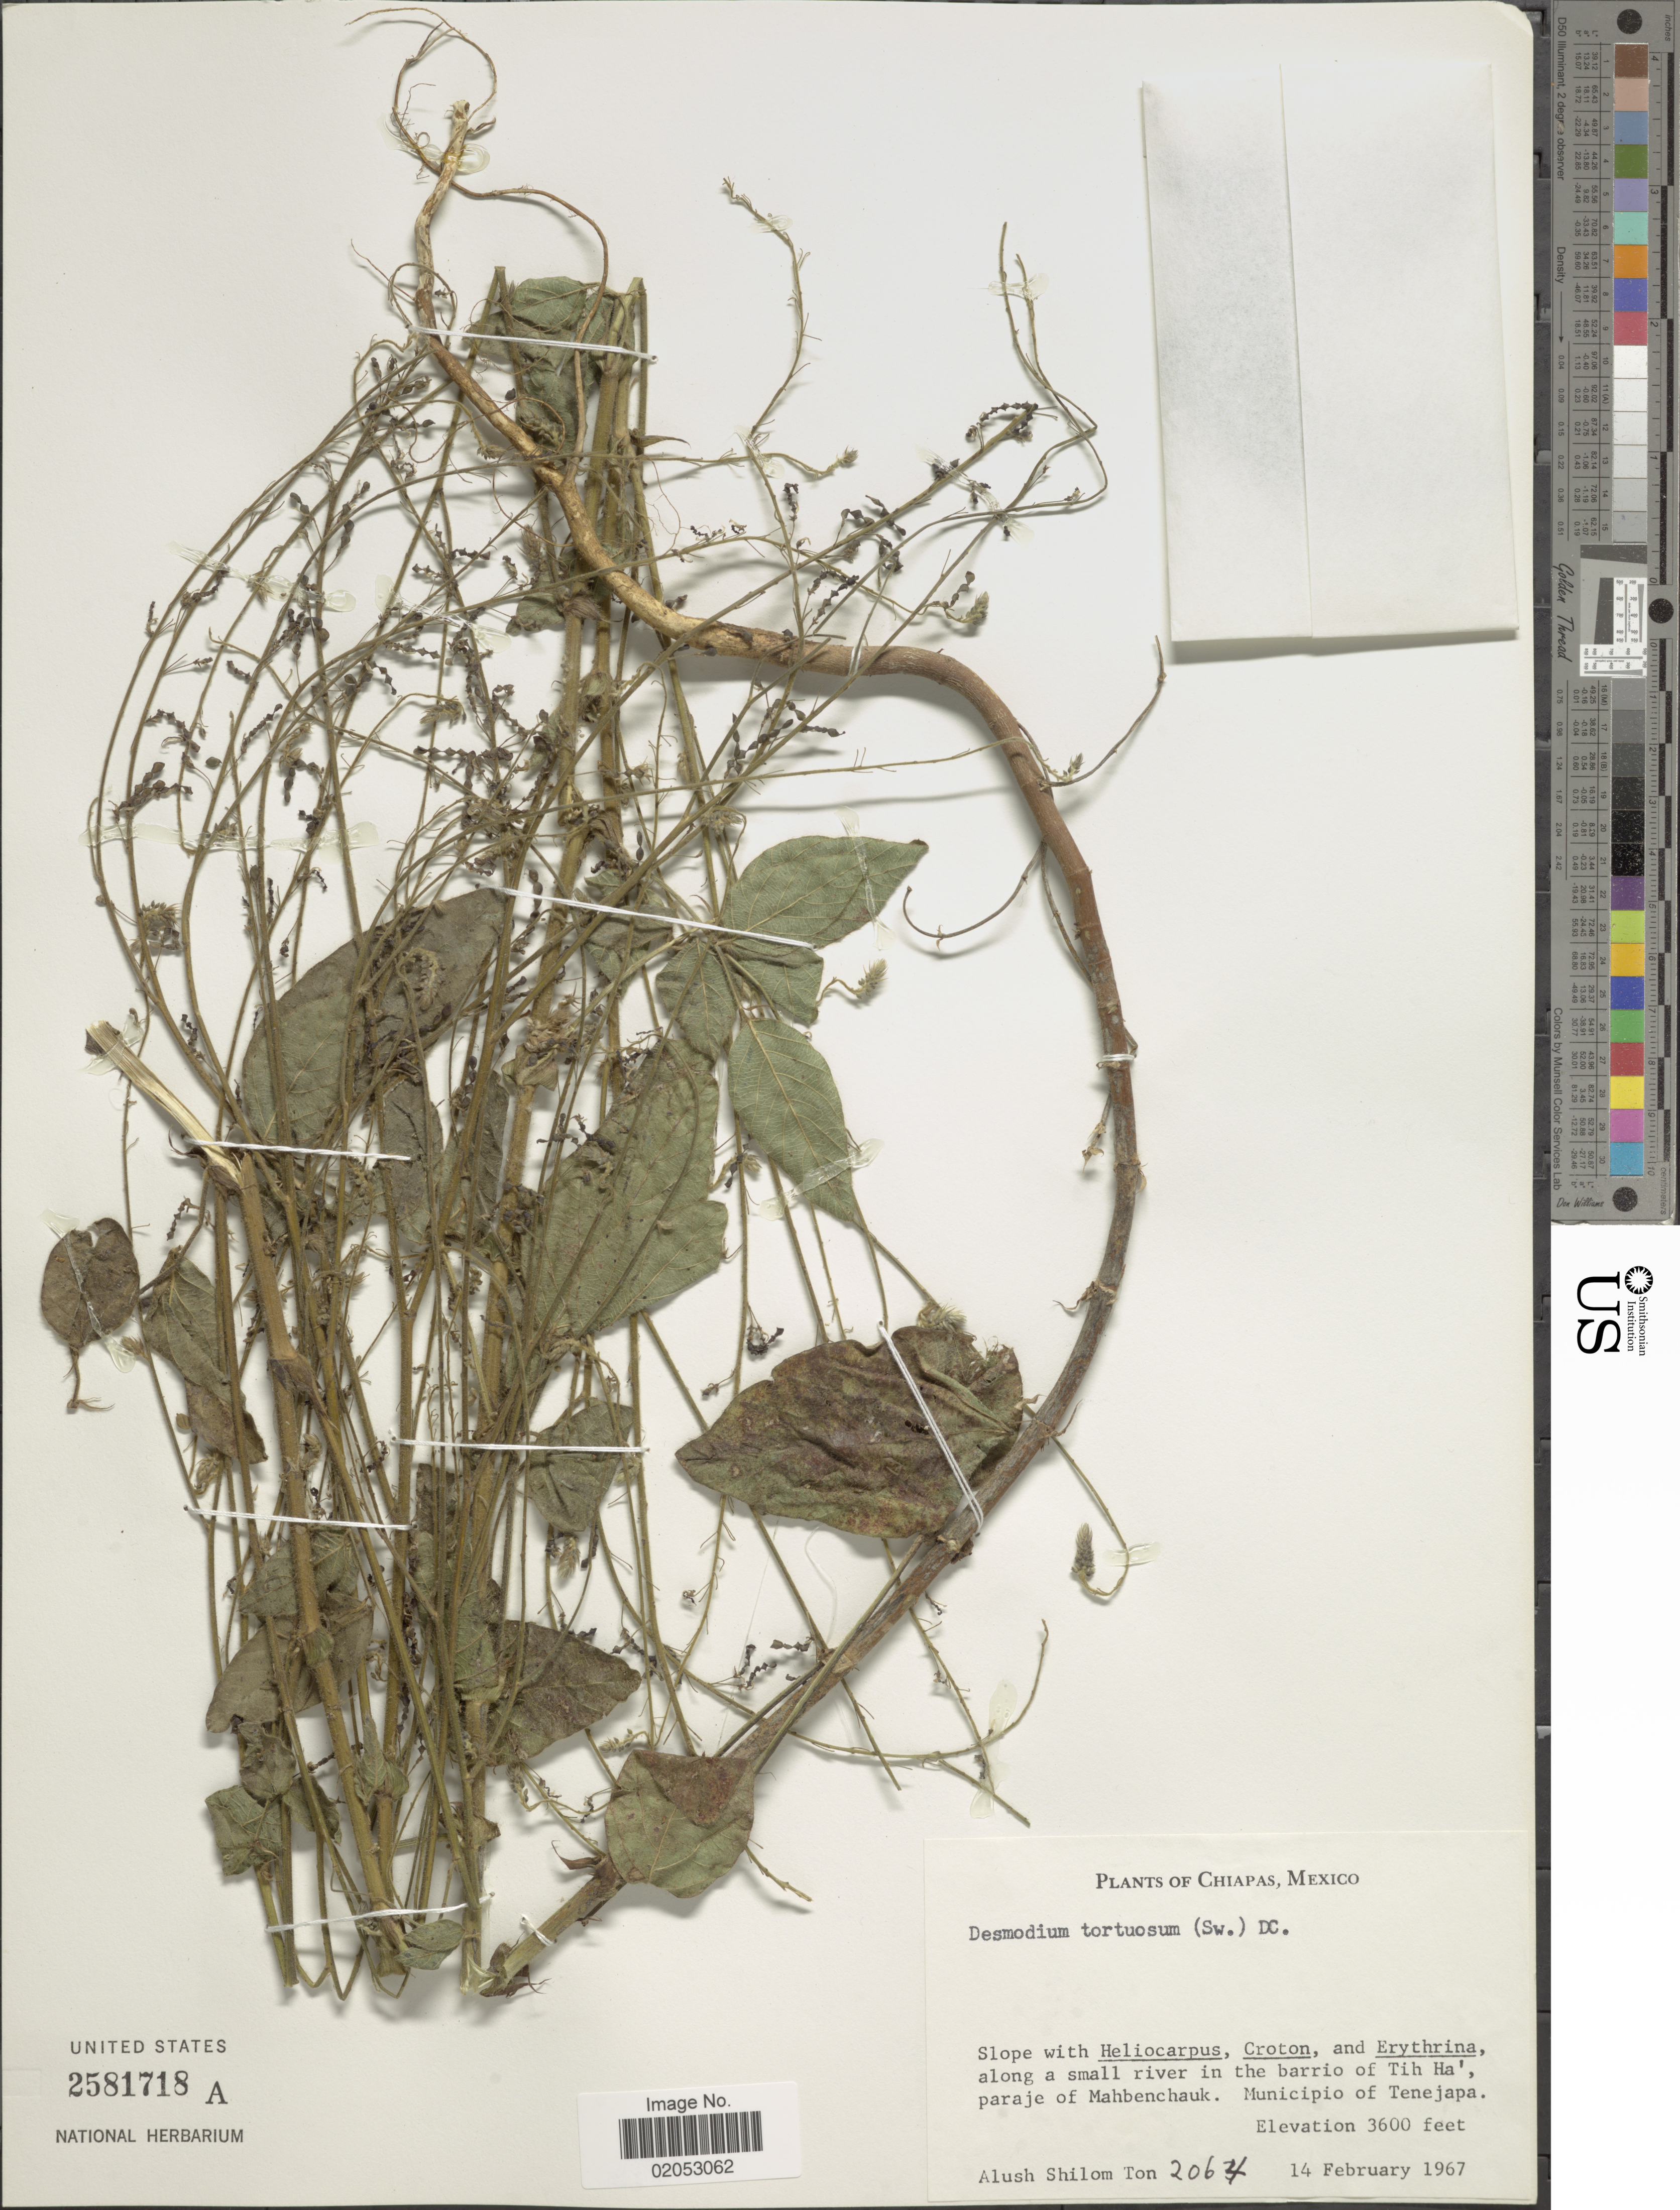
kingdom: Plantae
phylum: Tracheophyta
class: Magnoliopsida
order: Fabales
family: Fabaceae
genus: Desmodium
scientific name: Desmodium tortuosum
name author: (Sw.) DC.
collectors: A. M. Ton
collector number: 2064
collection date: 1967-02-14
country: Mexico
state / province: Chiapas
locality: Along a small river in the barrio of Tih Ha', paraje of Mahbenchauck. Municipio of Tenejapa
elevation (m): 1097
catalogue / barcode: US 2581718A